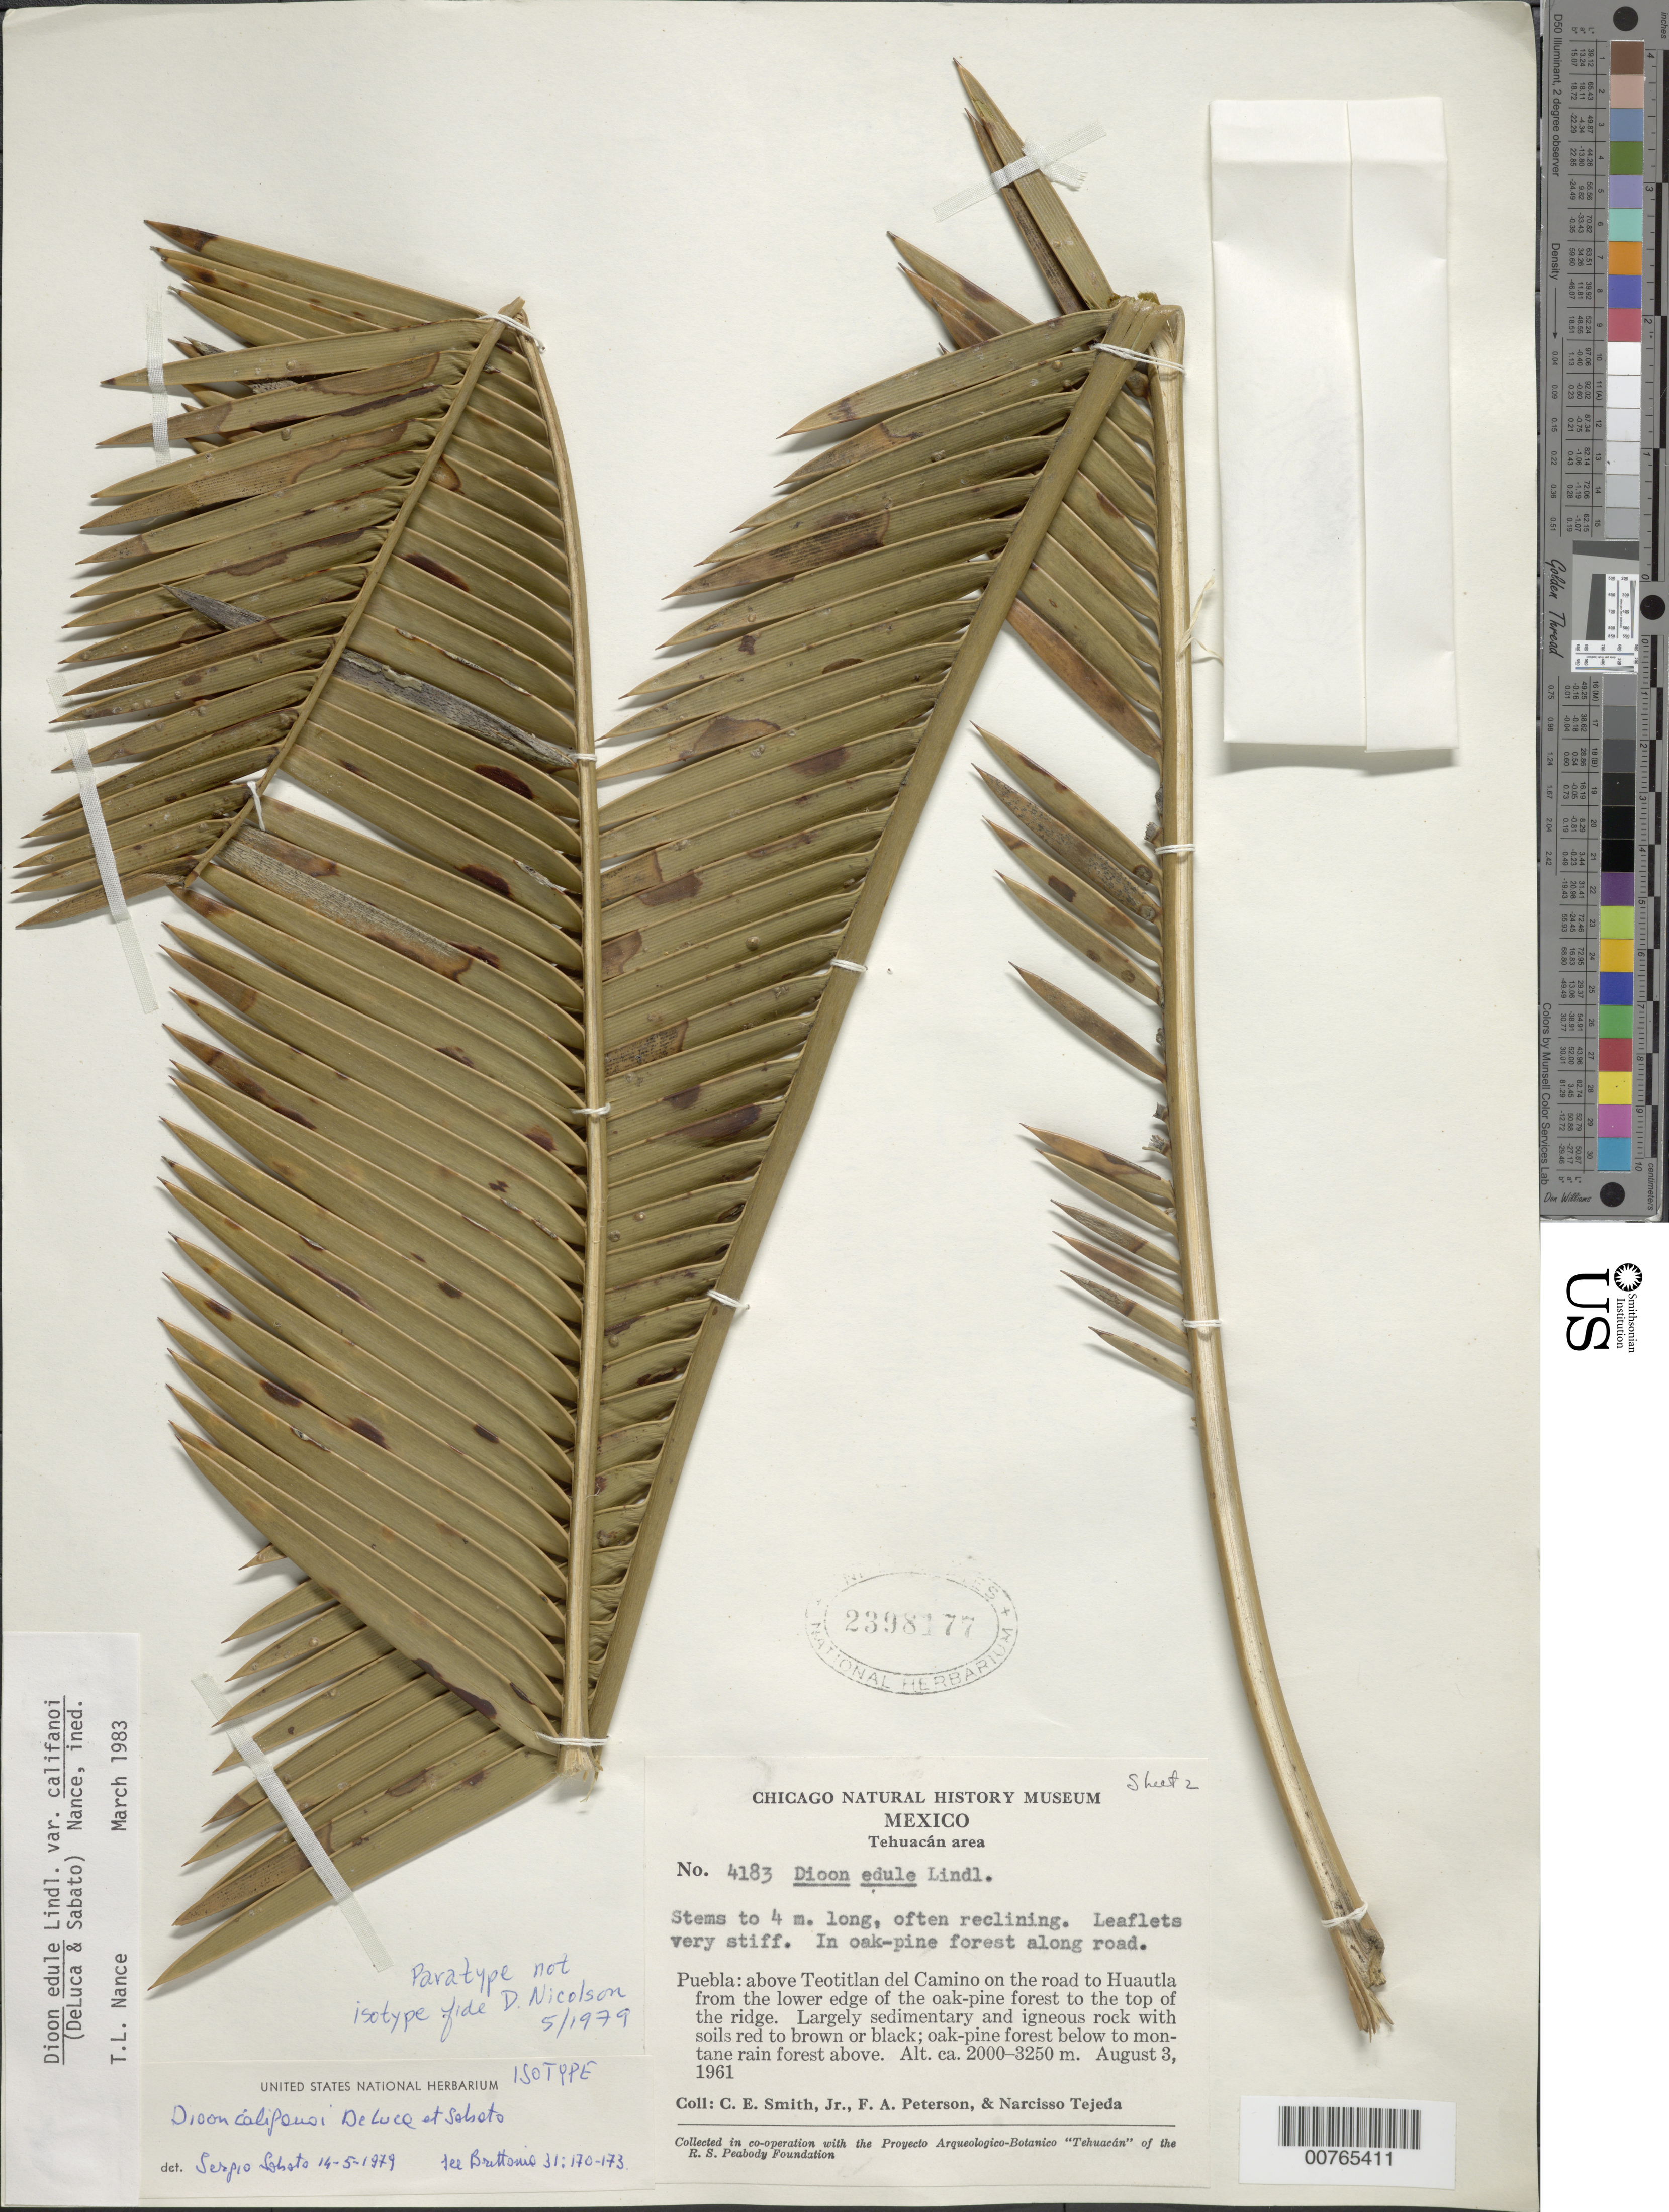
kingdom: Plantae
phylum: Tracheophyta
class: Cycadopsida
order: Cycadales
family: Zamiaceae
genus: Dioon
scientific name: Dioon califanoi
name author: De Luca & Sabato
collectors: C. E. Smith Jr., F. A. Peterson & N. Tejeda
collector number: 4183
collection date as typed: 03 Aug 1961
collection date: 1961-08-03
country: Mexico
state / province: Puebla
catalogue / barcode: US 2398177